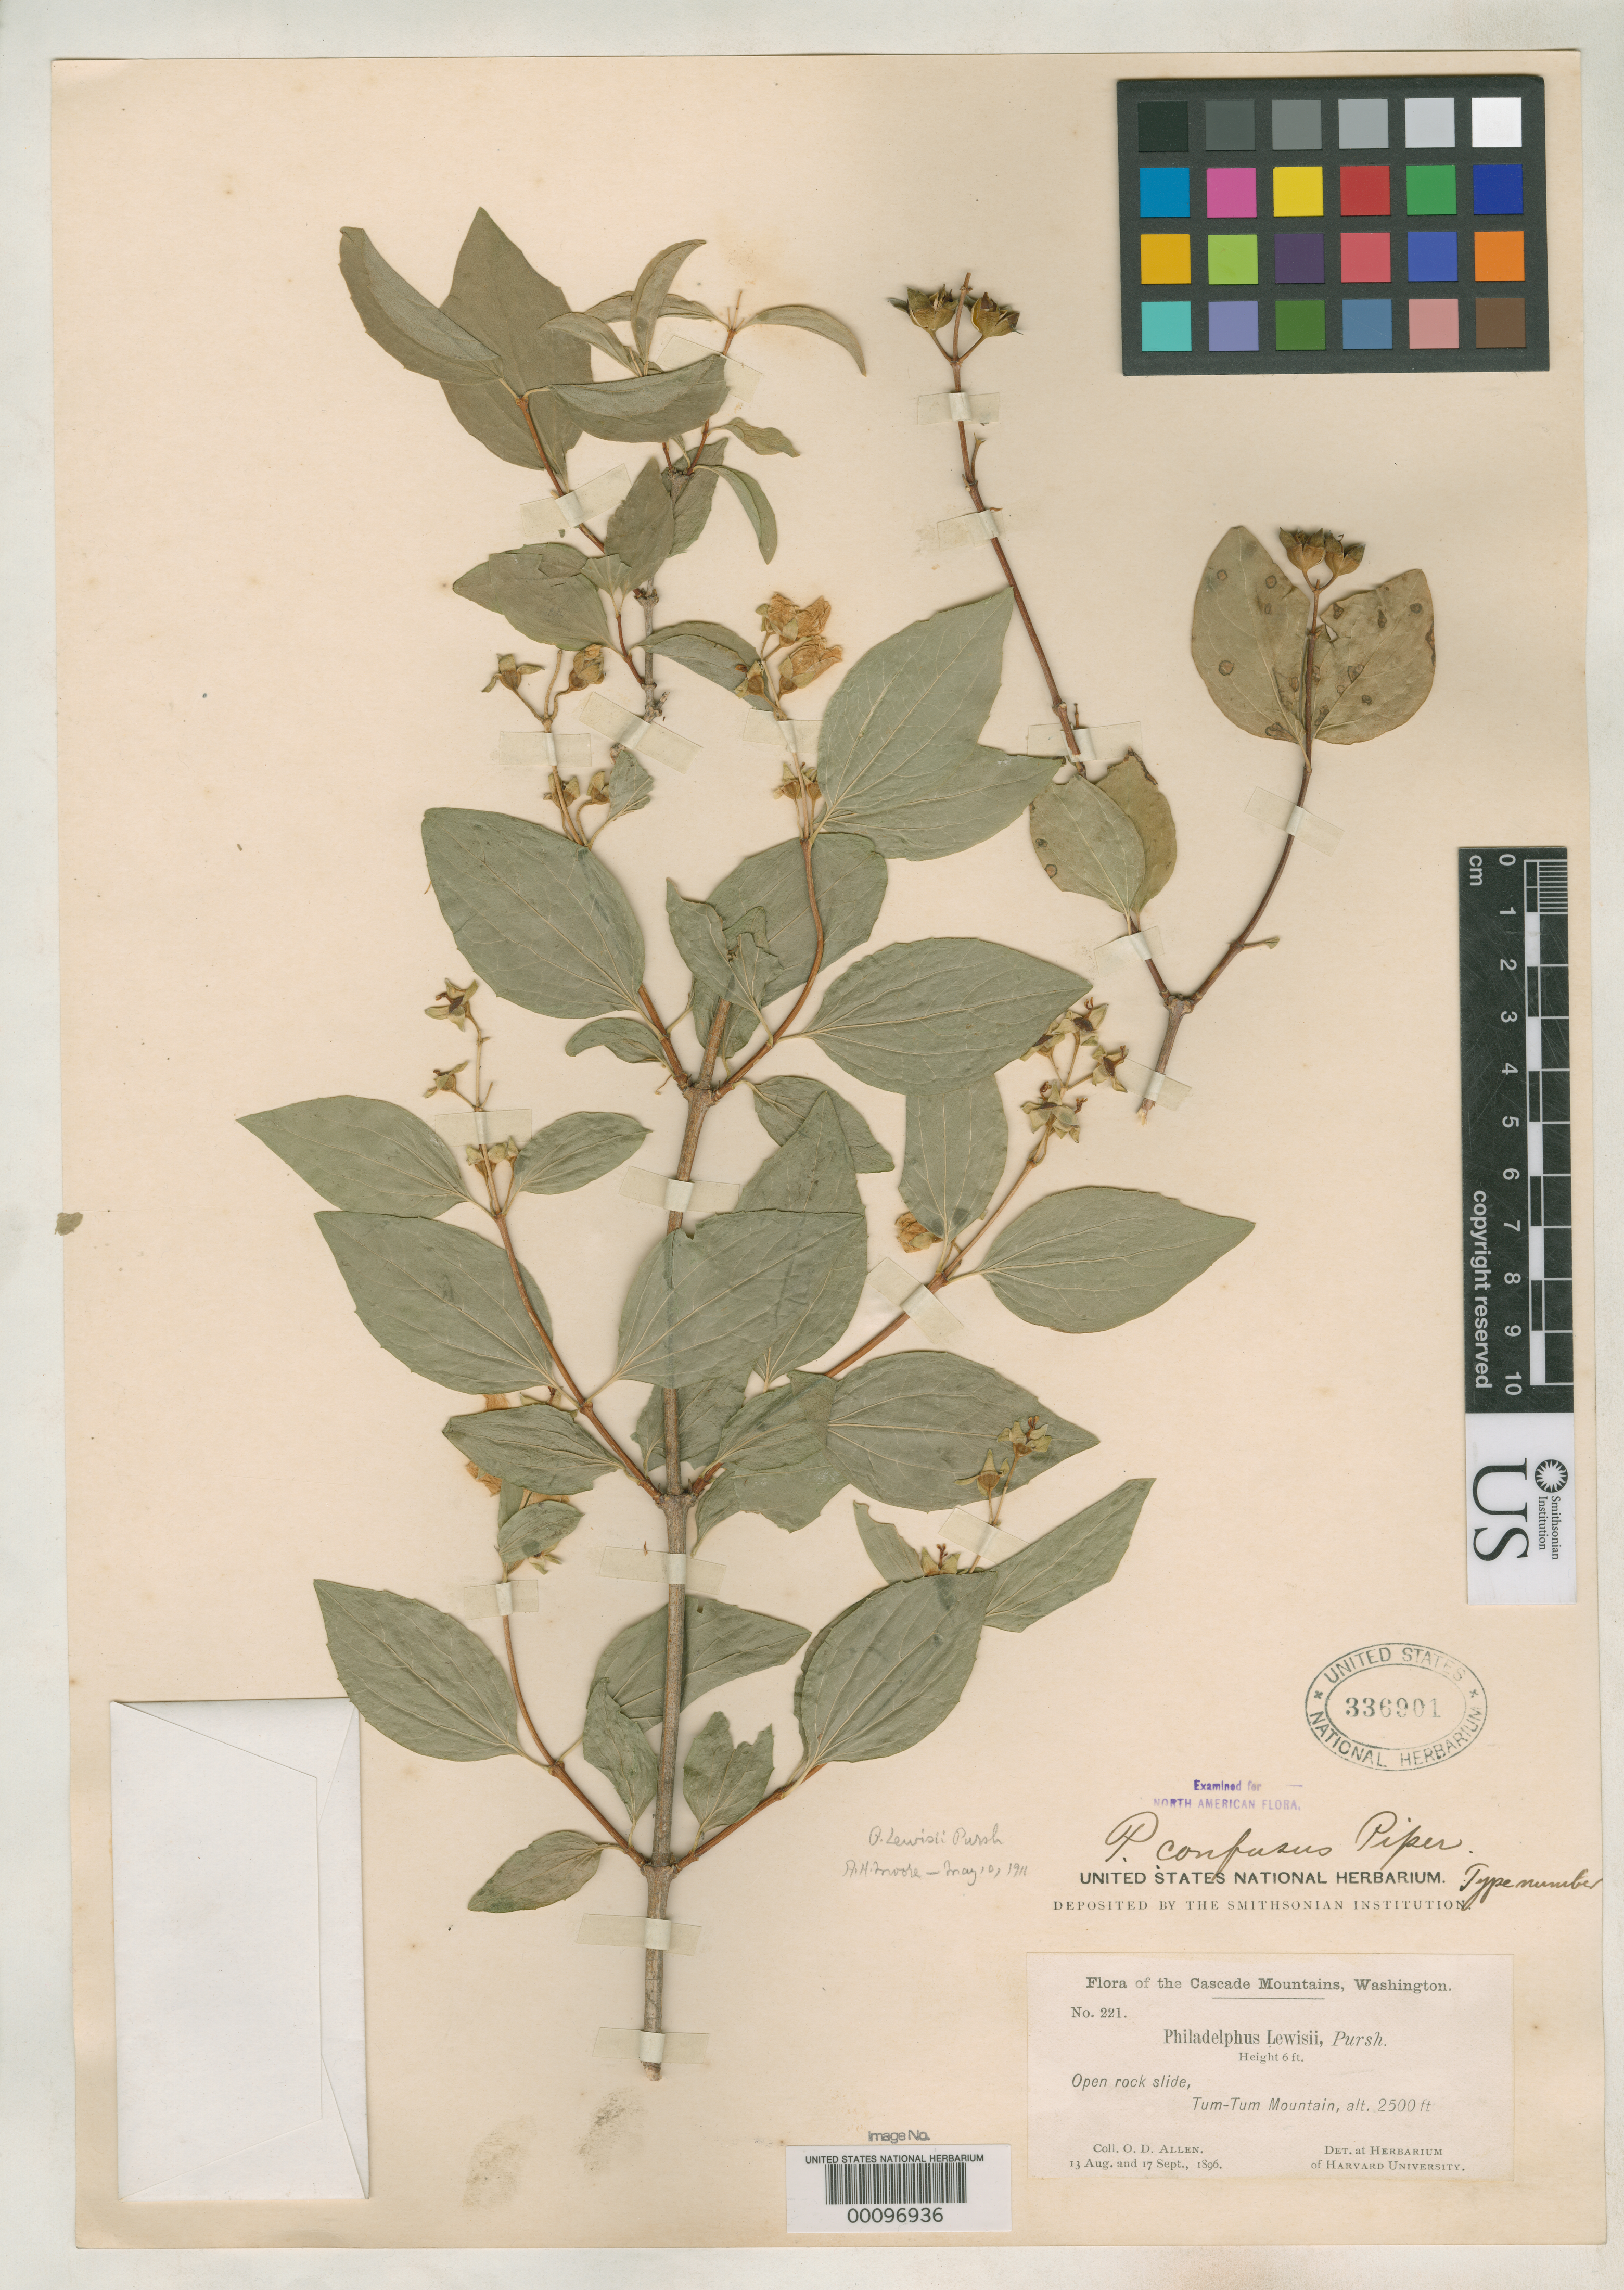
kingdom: Plantae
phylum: Tracheophyta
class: Magnoliopsida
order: Cornales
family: Hydrangeaceae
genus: Philadelphus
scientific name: Philadelphus confusus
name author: Piper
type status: Isotype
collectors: O. D. Allen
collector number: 221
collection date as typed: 13 Aug 1896 to 17 Sep 1896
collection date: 1896-08-13/1896-09-17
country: United States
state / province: Washington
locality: Tum Tum Mountain.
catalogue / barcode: US 336901